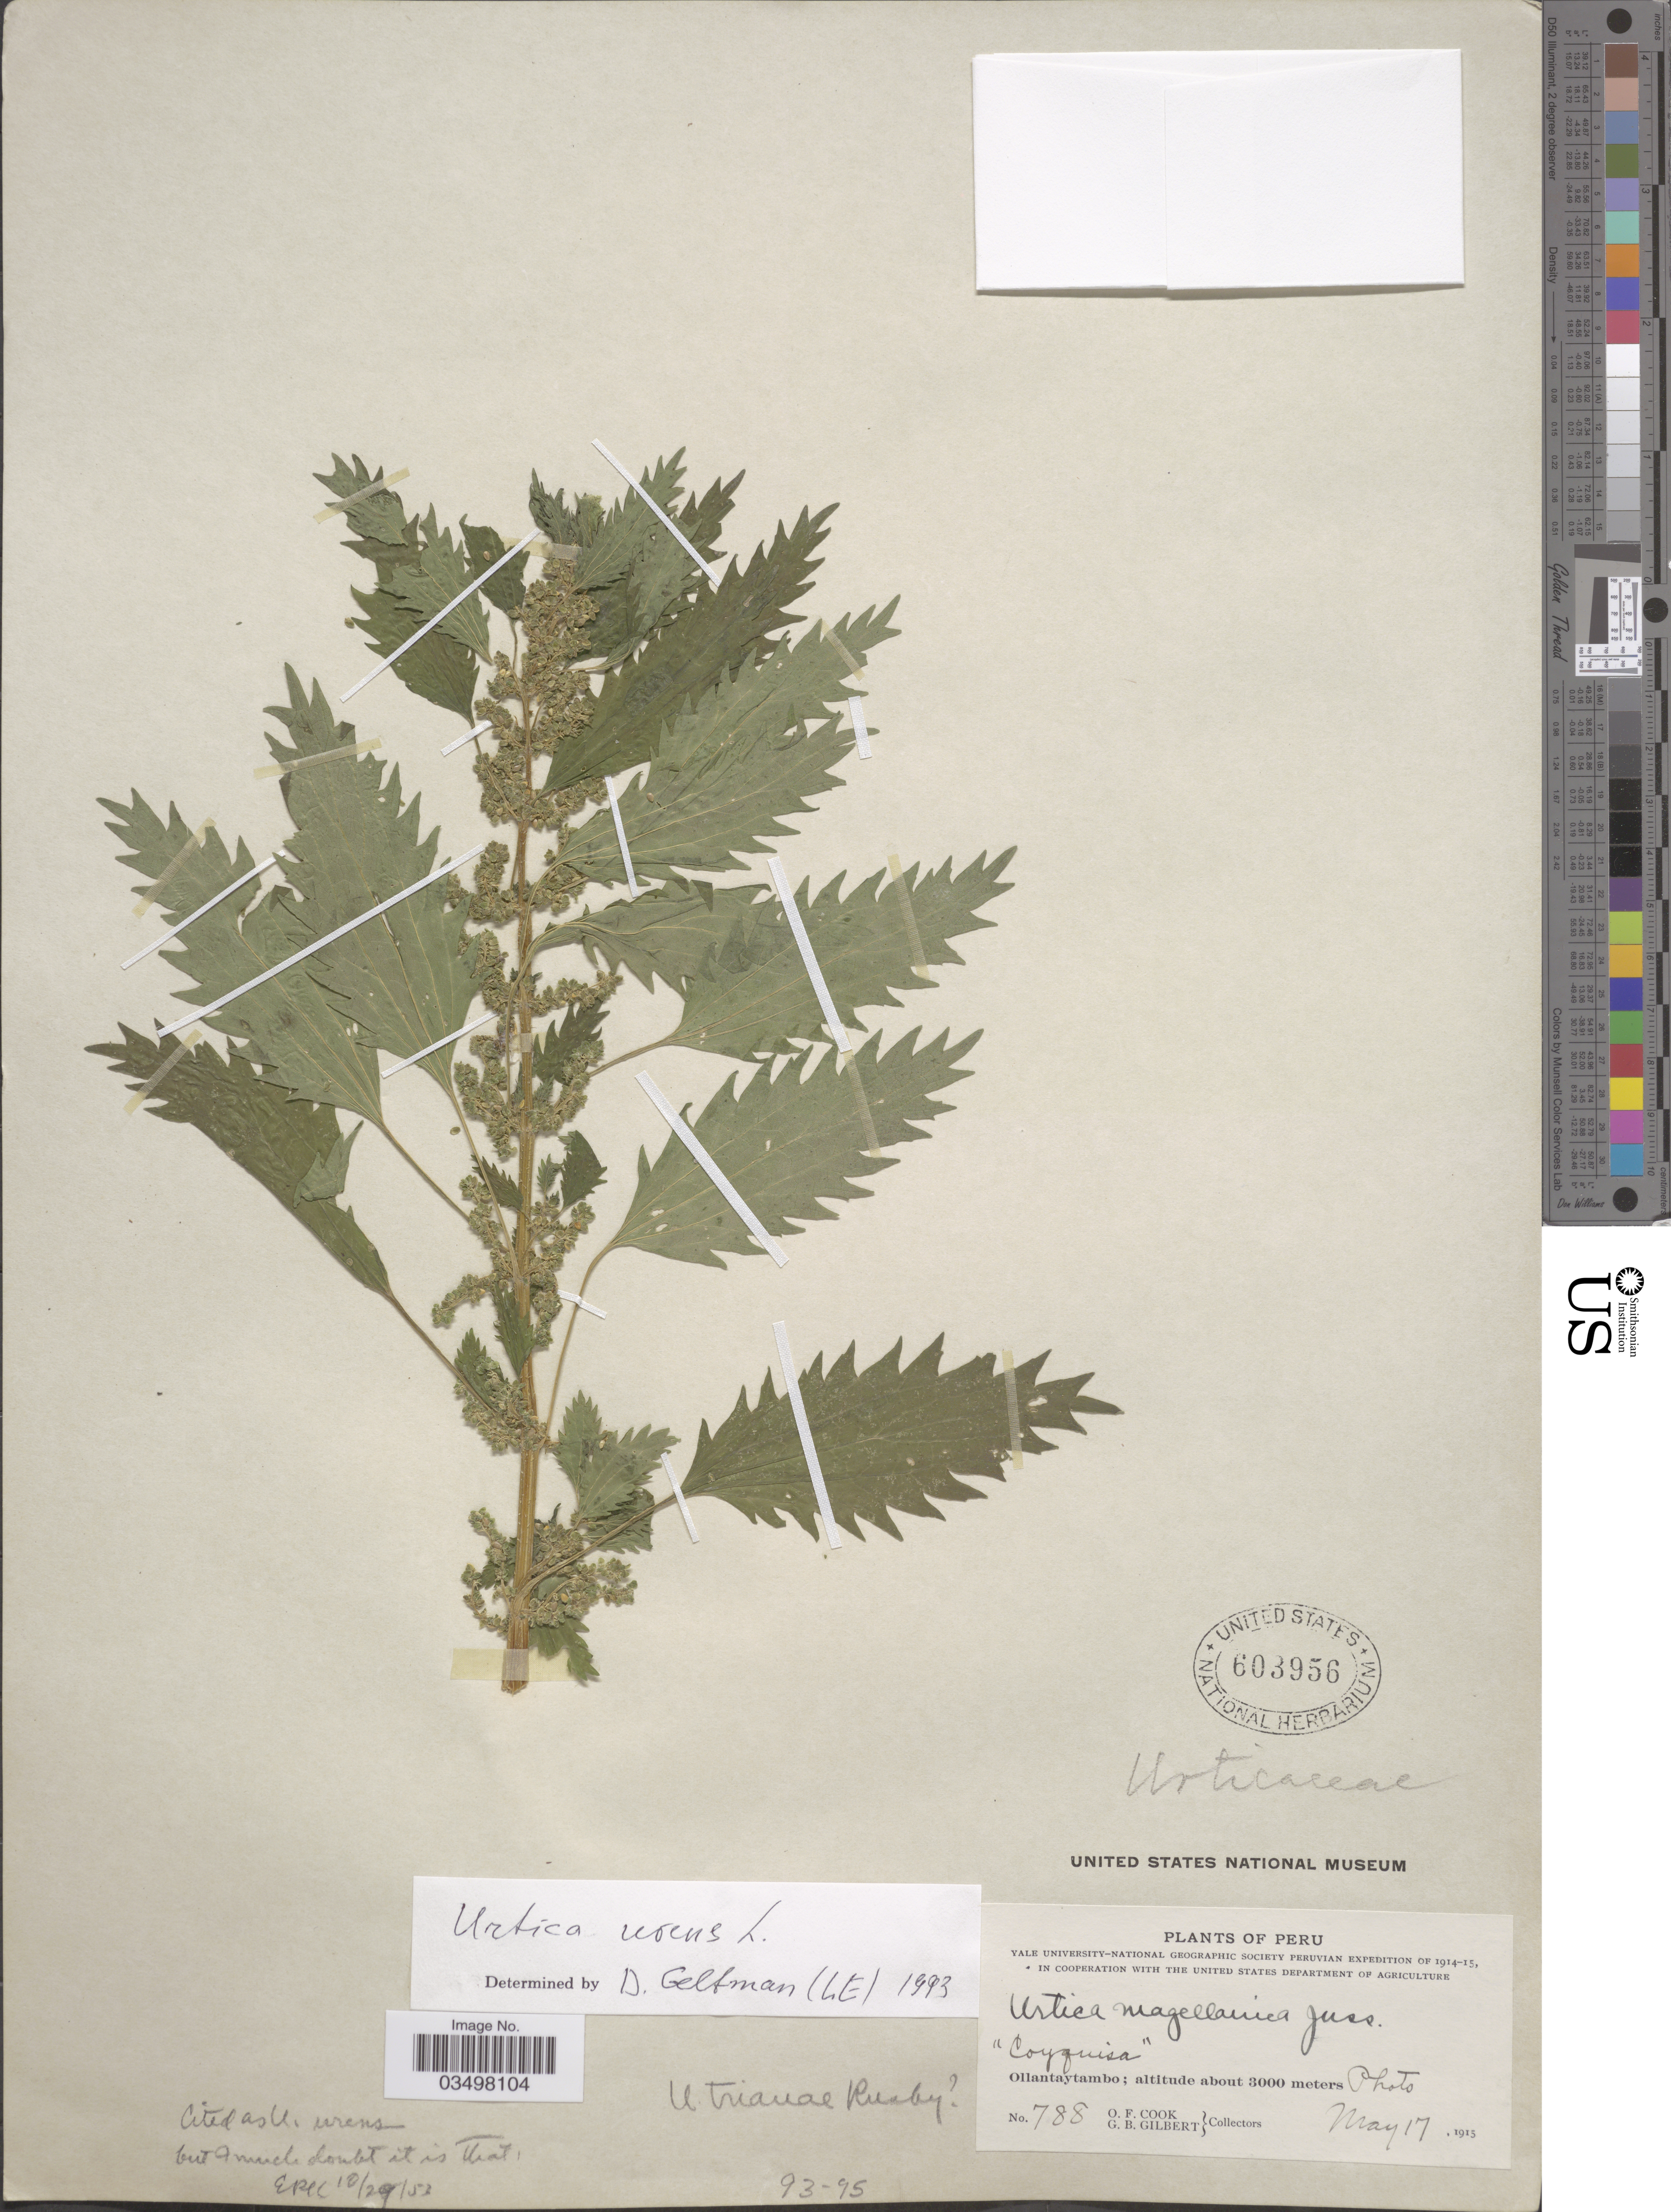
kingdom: Plantae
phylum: Tracheophyta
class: Magnoliopsida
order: Rosales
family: Urticaceae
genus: Urtica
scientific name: Urtica urens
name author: L.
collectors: O. F. Cook & G. B. Gilbert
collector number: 788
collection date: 1915-05-17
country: Peru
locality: Ollantaytambo.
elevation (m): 3000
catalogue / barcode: US 603956